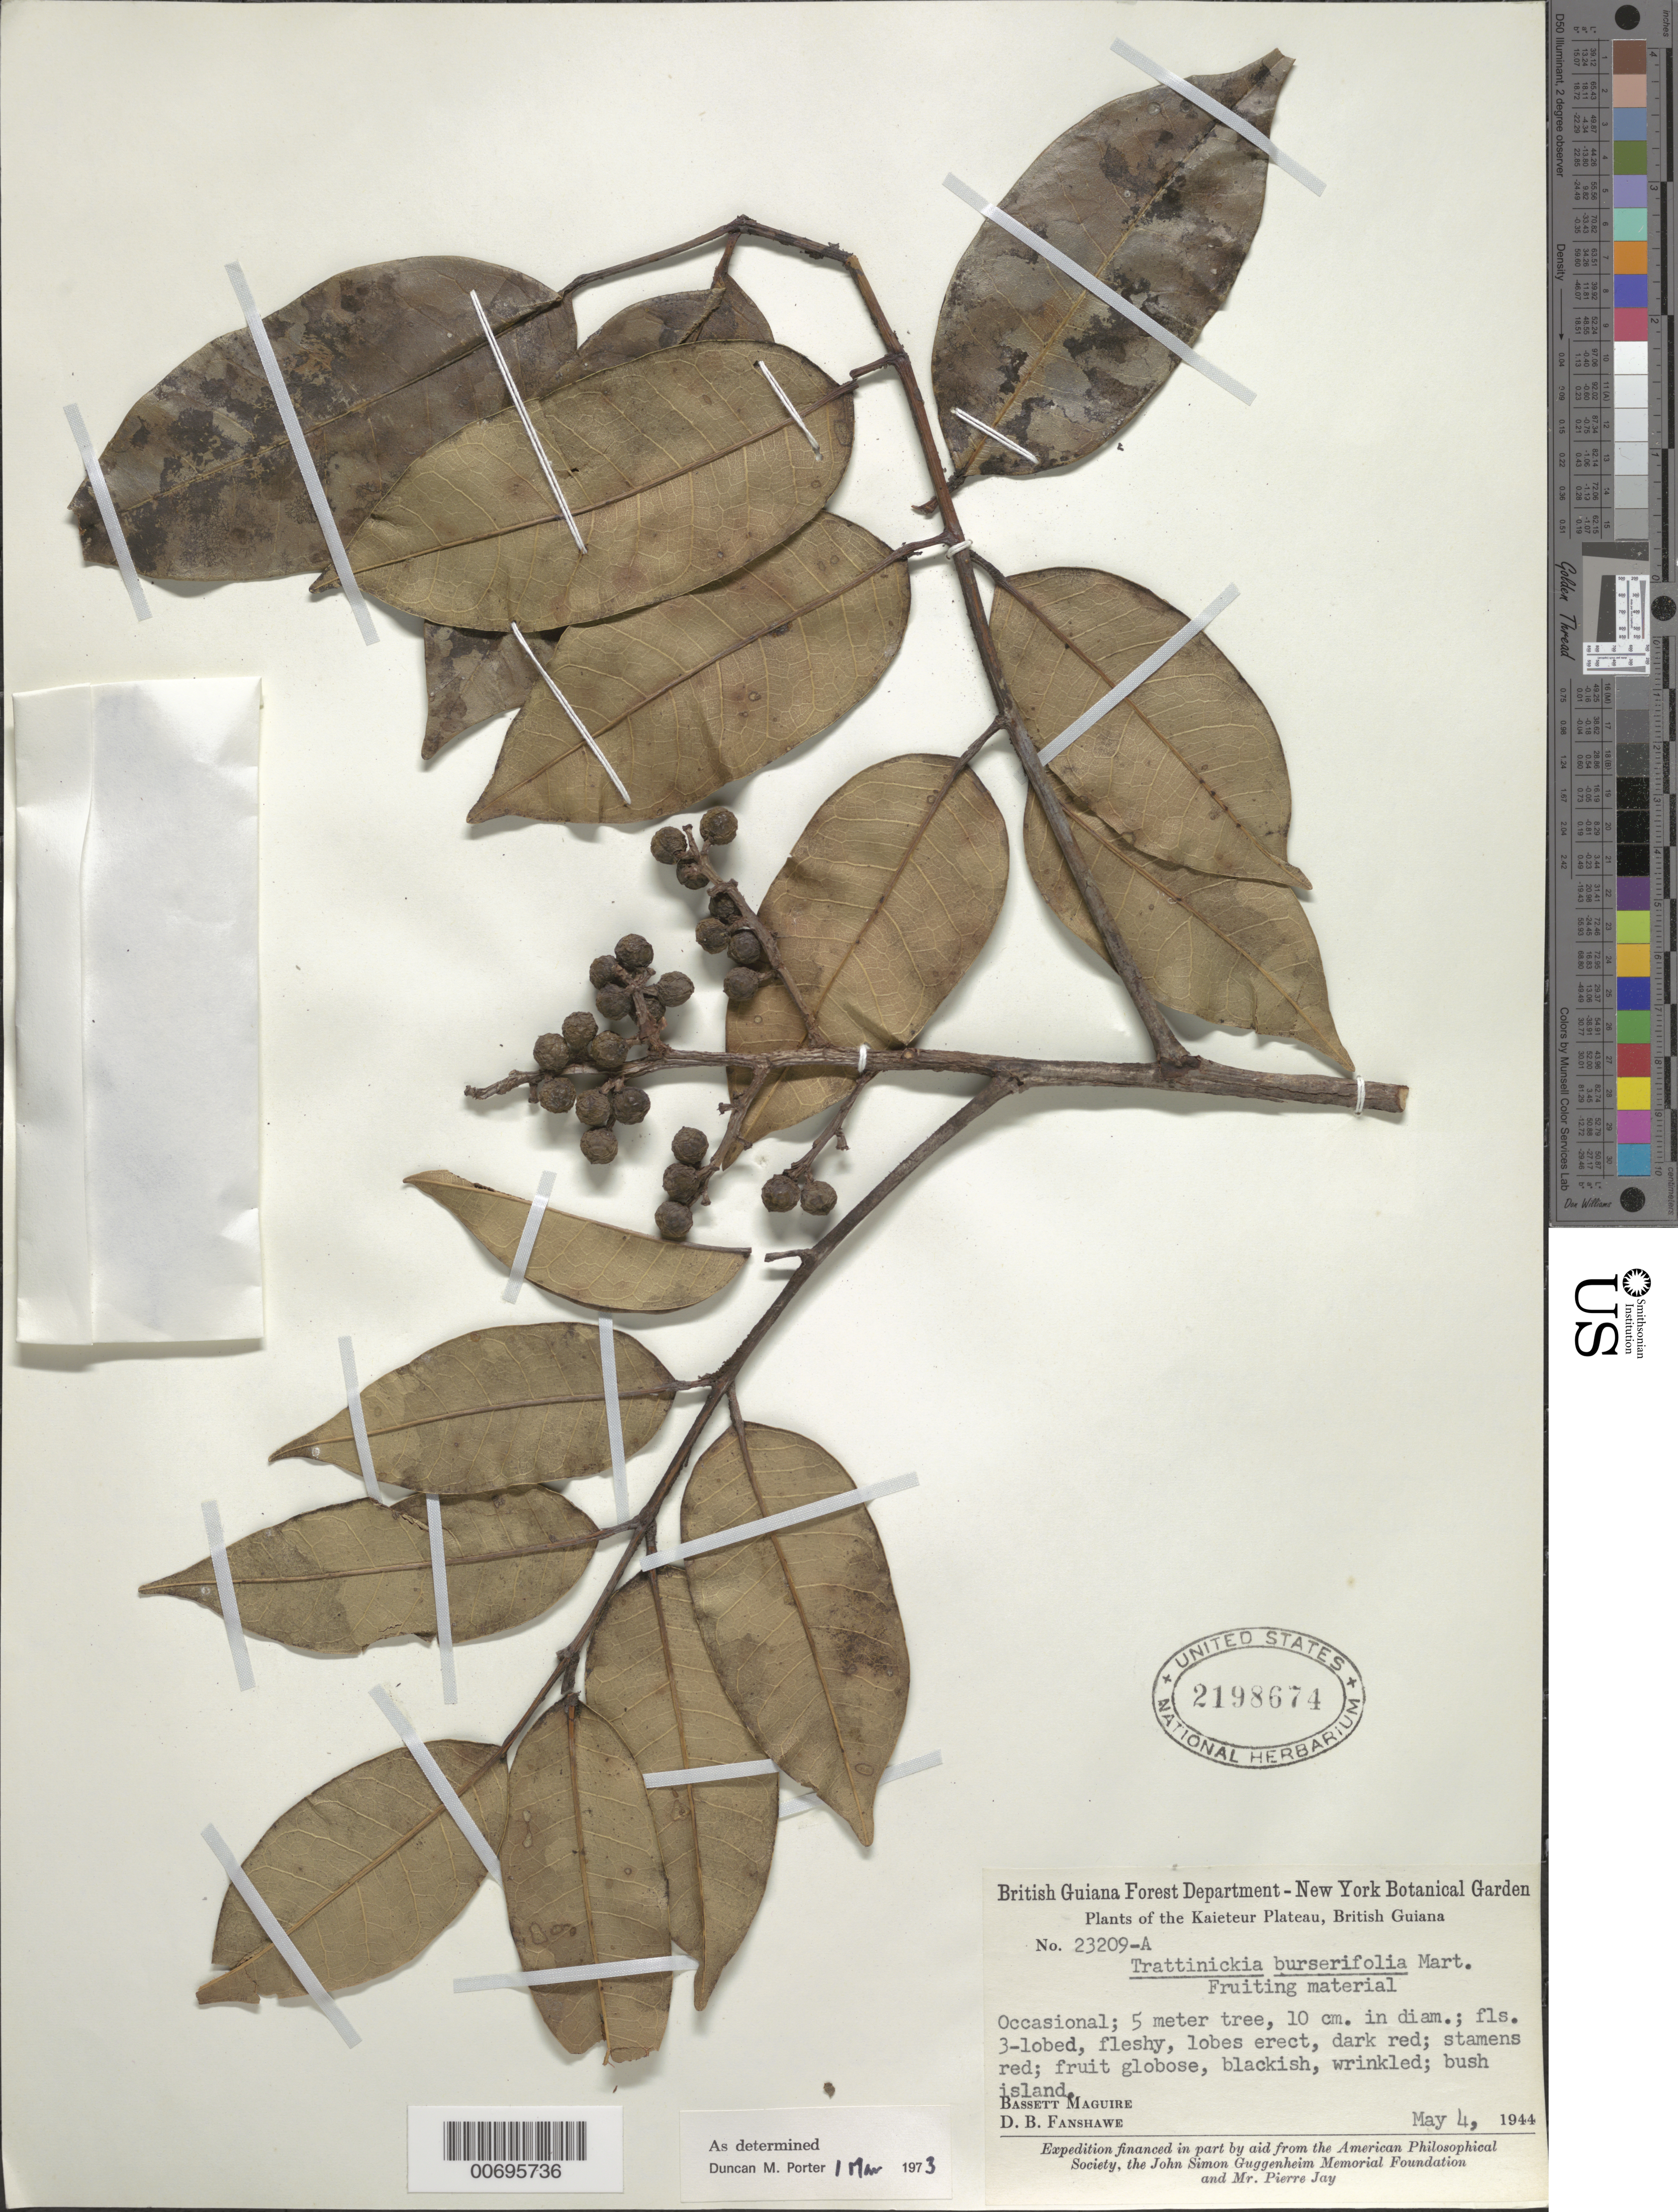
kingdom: Plantae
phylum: Tracheophyta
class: Magnoliopsida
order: Sapindales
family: Burseraceae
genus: Trattinnickia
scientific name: Trattinnickia burserifolia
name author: Mart.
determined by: Porter, D. M.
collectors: B. Maguire & D. B. Fanshawe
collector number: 23209 A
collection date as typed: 4-May-44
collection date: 1944-05-04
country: Guyana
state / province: Potaro-Siparuni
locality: Kaieteur Plateau, Kaieteur Savannas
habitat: Bush island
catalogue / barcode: US 2198674